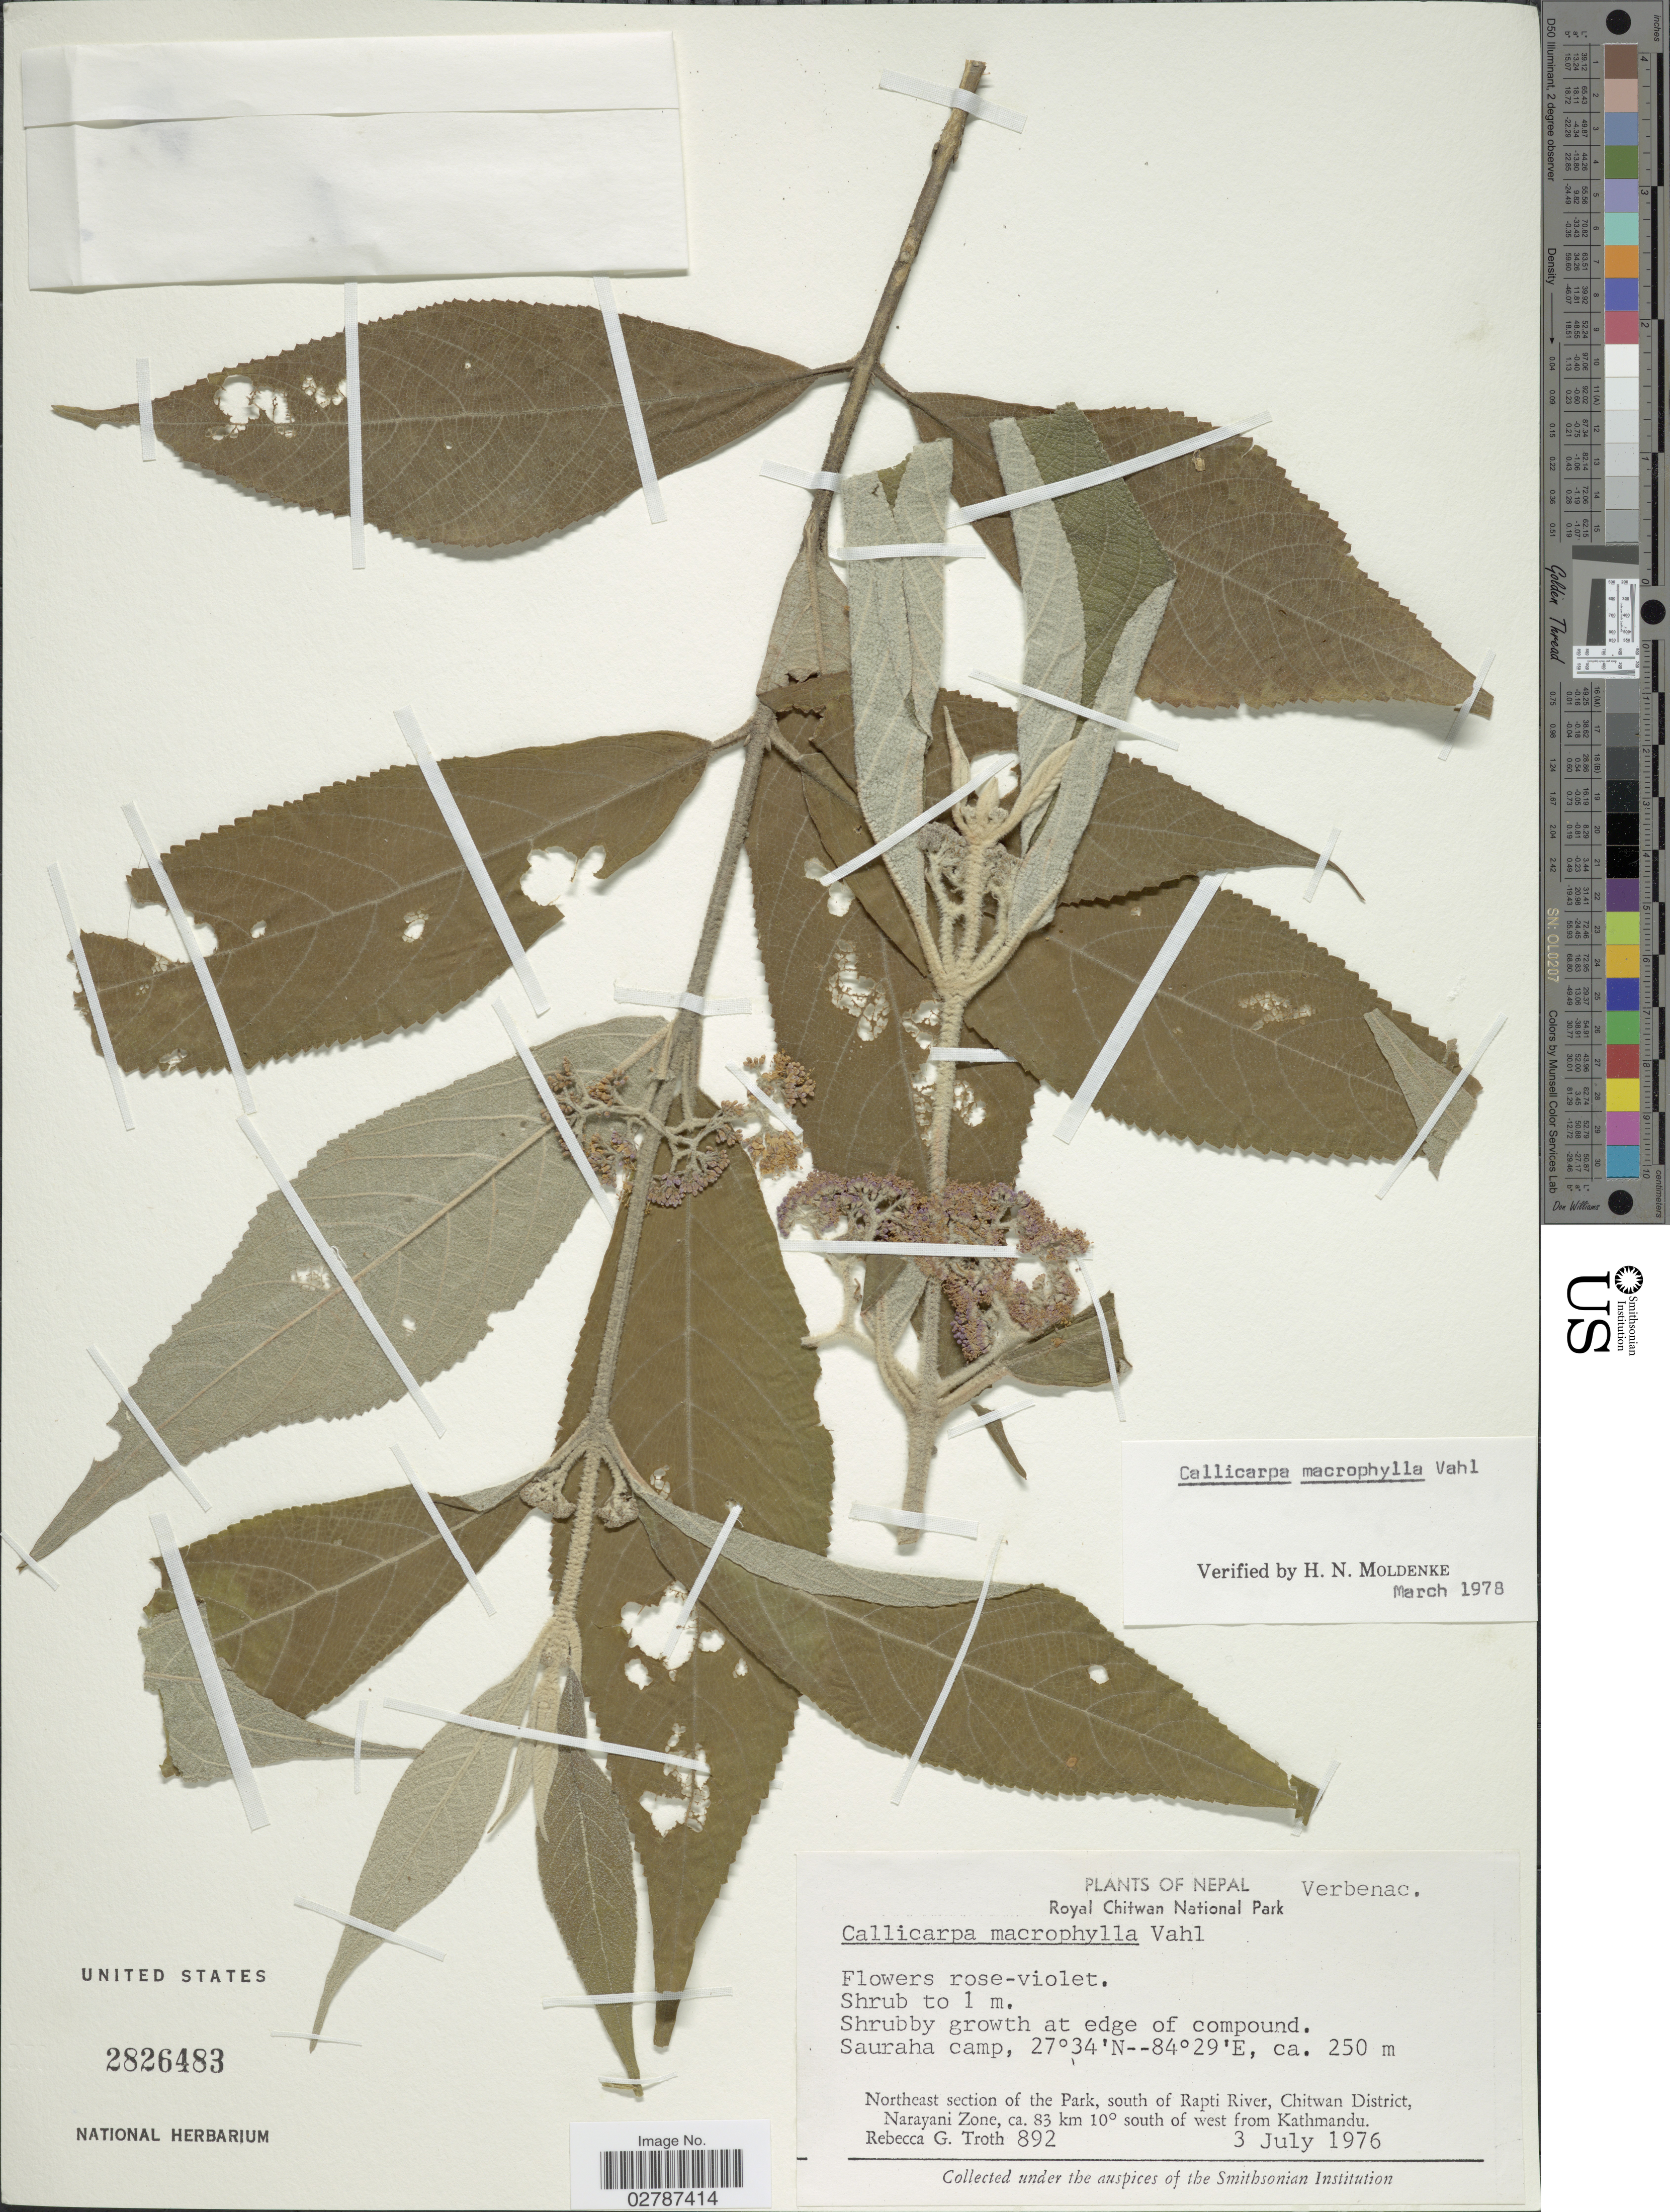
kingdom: Plantae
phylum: Tracheophyta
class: Magnoliopsida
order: Lamiales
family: Lamiaceae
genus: Callicarpa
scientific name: Callicarpa macrophylla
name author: Vahl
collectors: R. Troth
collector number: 892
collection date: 1976-07-03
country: Nepal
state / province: Narayani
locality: Royal Chitwan National Park. Sauraha Camp. Northeast section of the Park, south of Rapti River, Chitwan District, Narayani Zone, ca. 83 km 10° south of west from Kathmandu.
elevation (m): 250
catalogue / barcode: US 2826483